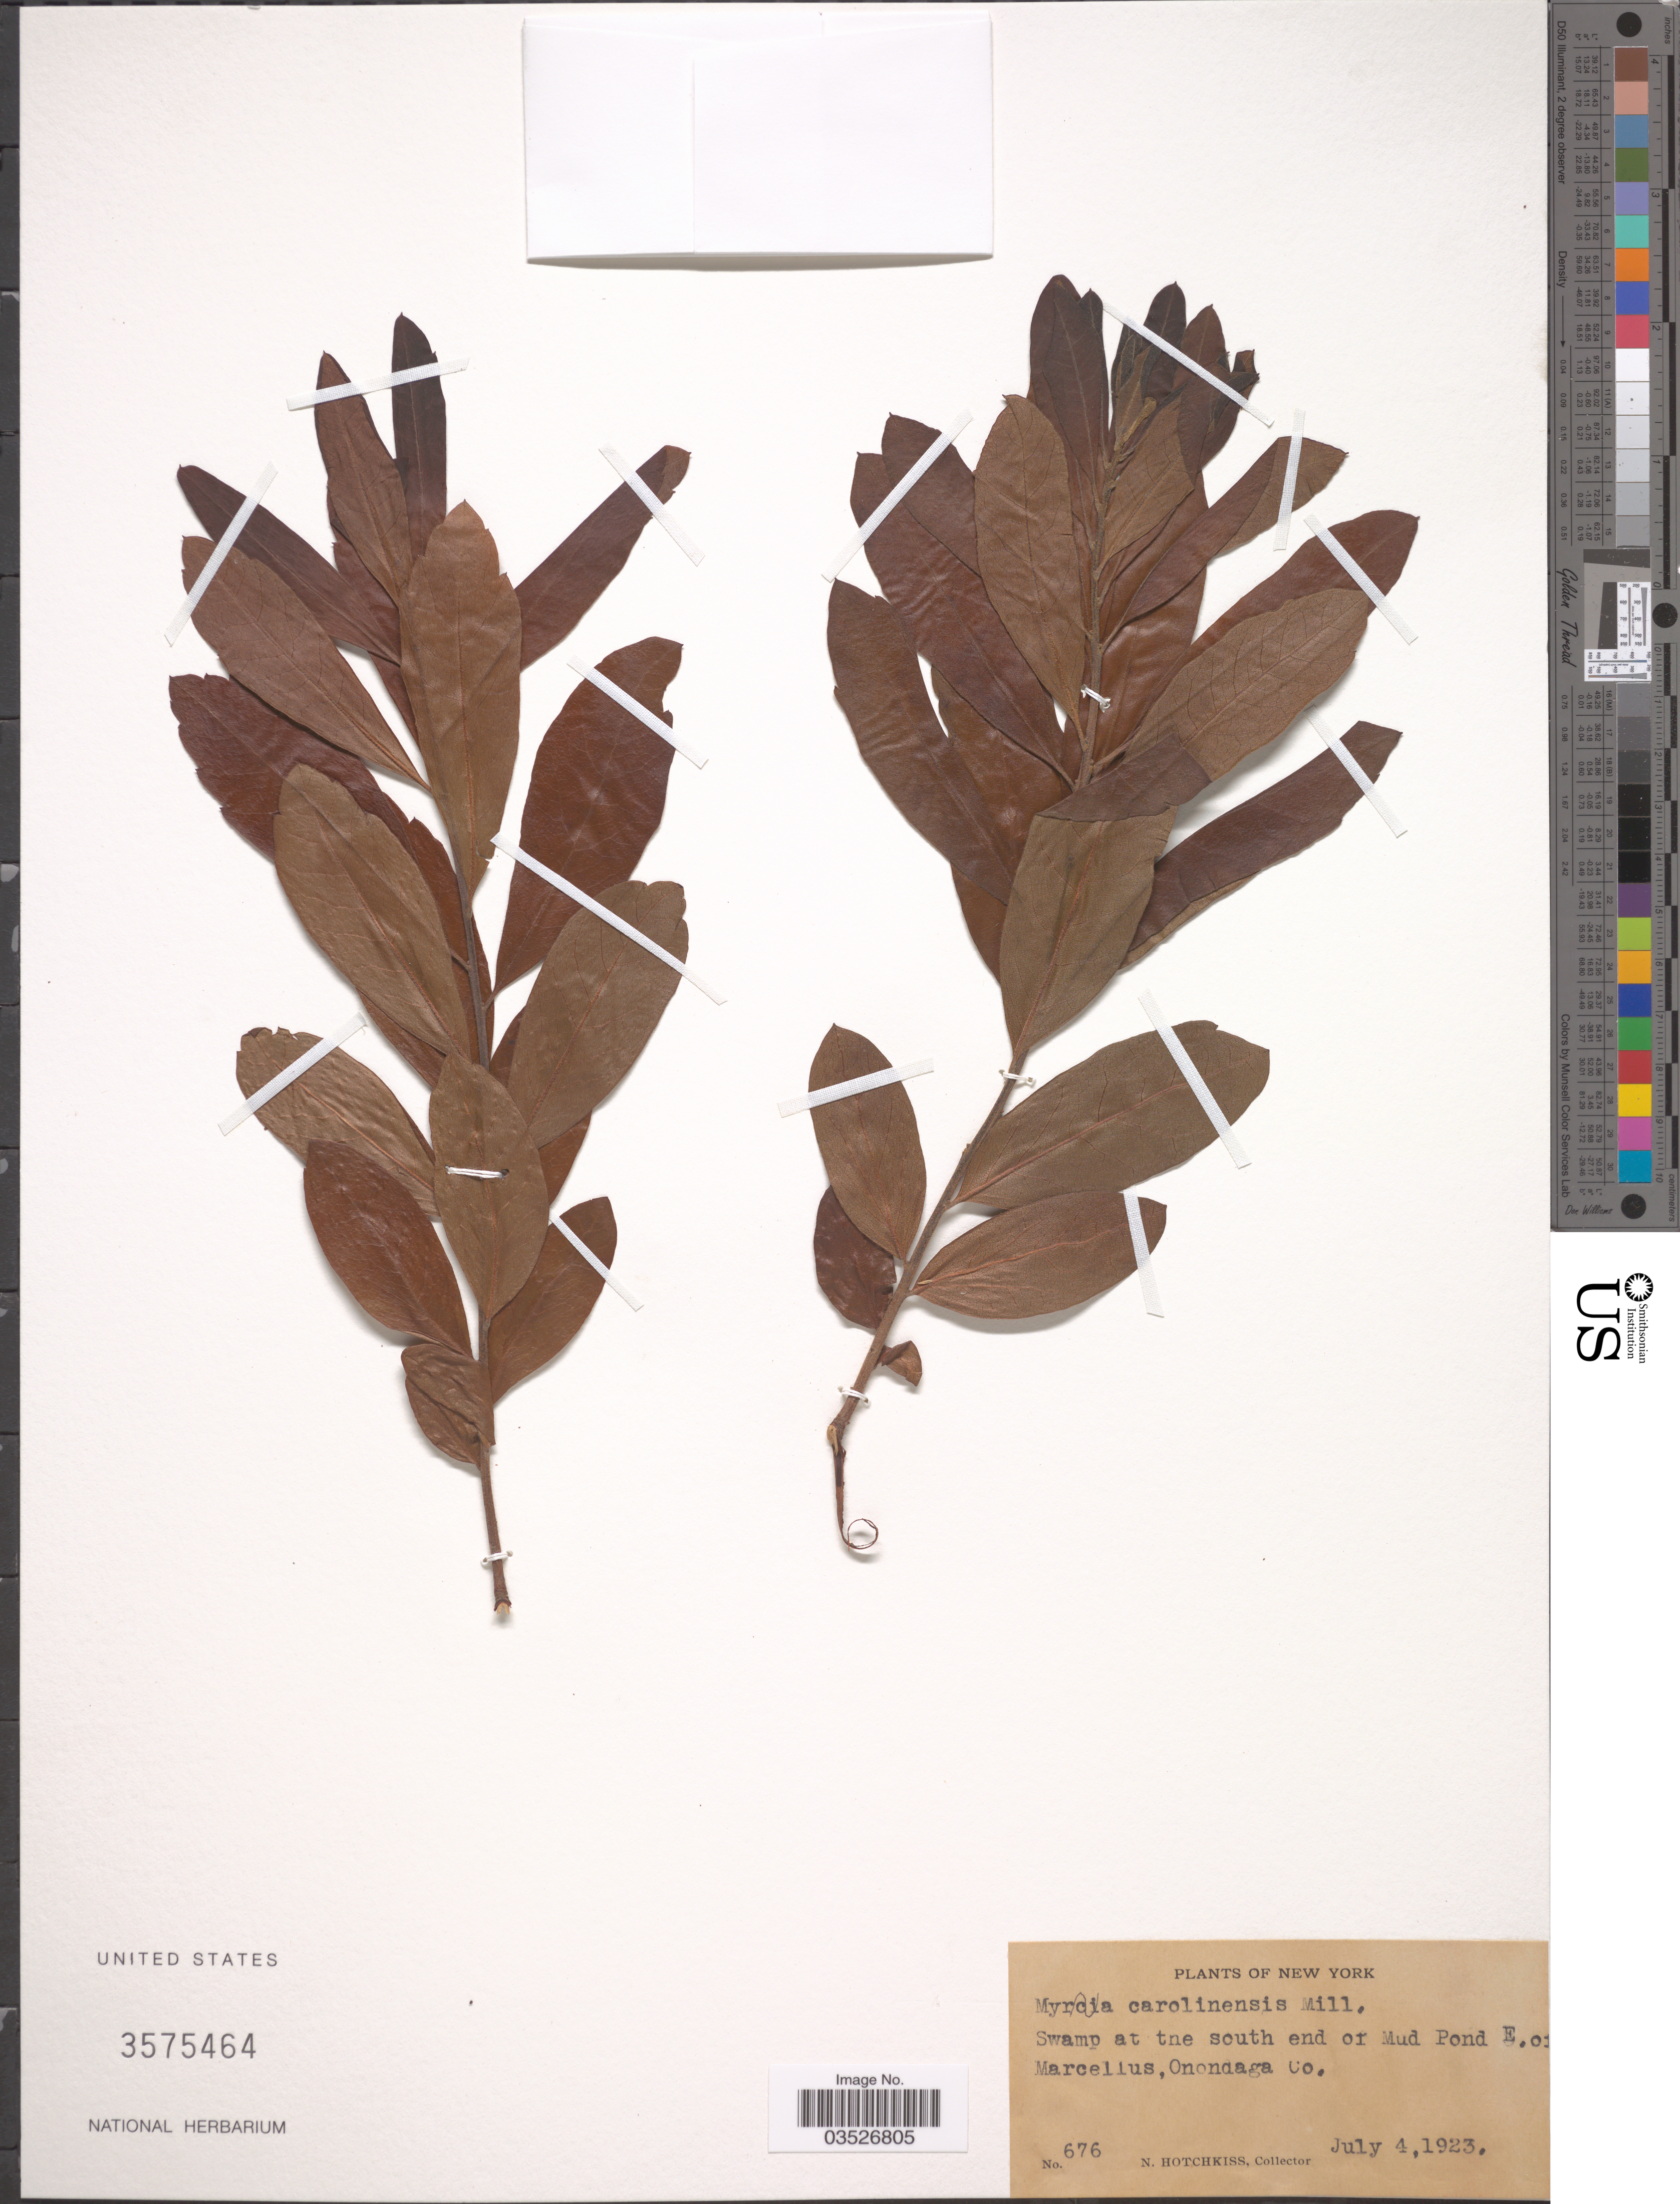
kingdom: Plantae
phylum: Tracheophyta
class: Magnoliopsida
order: Fagales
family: Myricaceae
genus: Myrica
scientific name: Myrica pensylvanica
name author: Mirb.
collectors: N. Hotchkiss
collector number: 676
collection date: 1923-07-04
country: United States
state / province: New York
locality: Swamp at the south end of Mud Pond E. of Marcellus, Onondaga Co.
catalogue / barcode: US 3575464